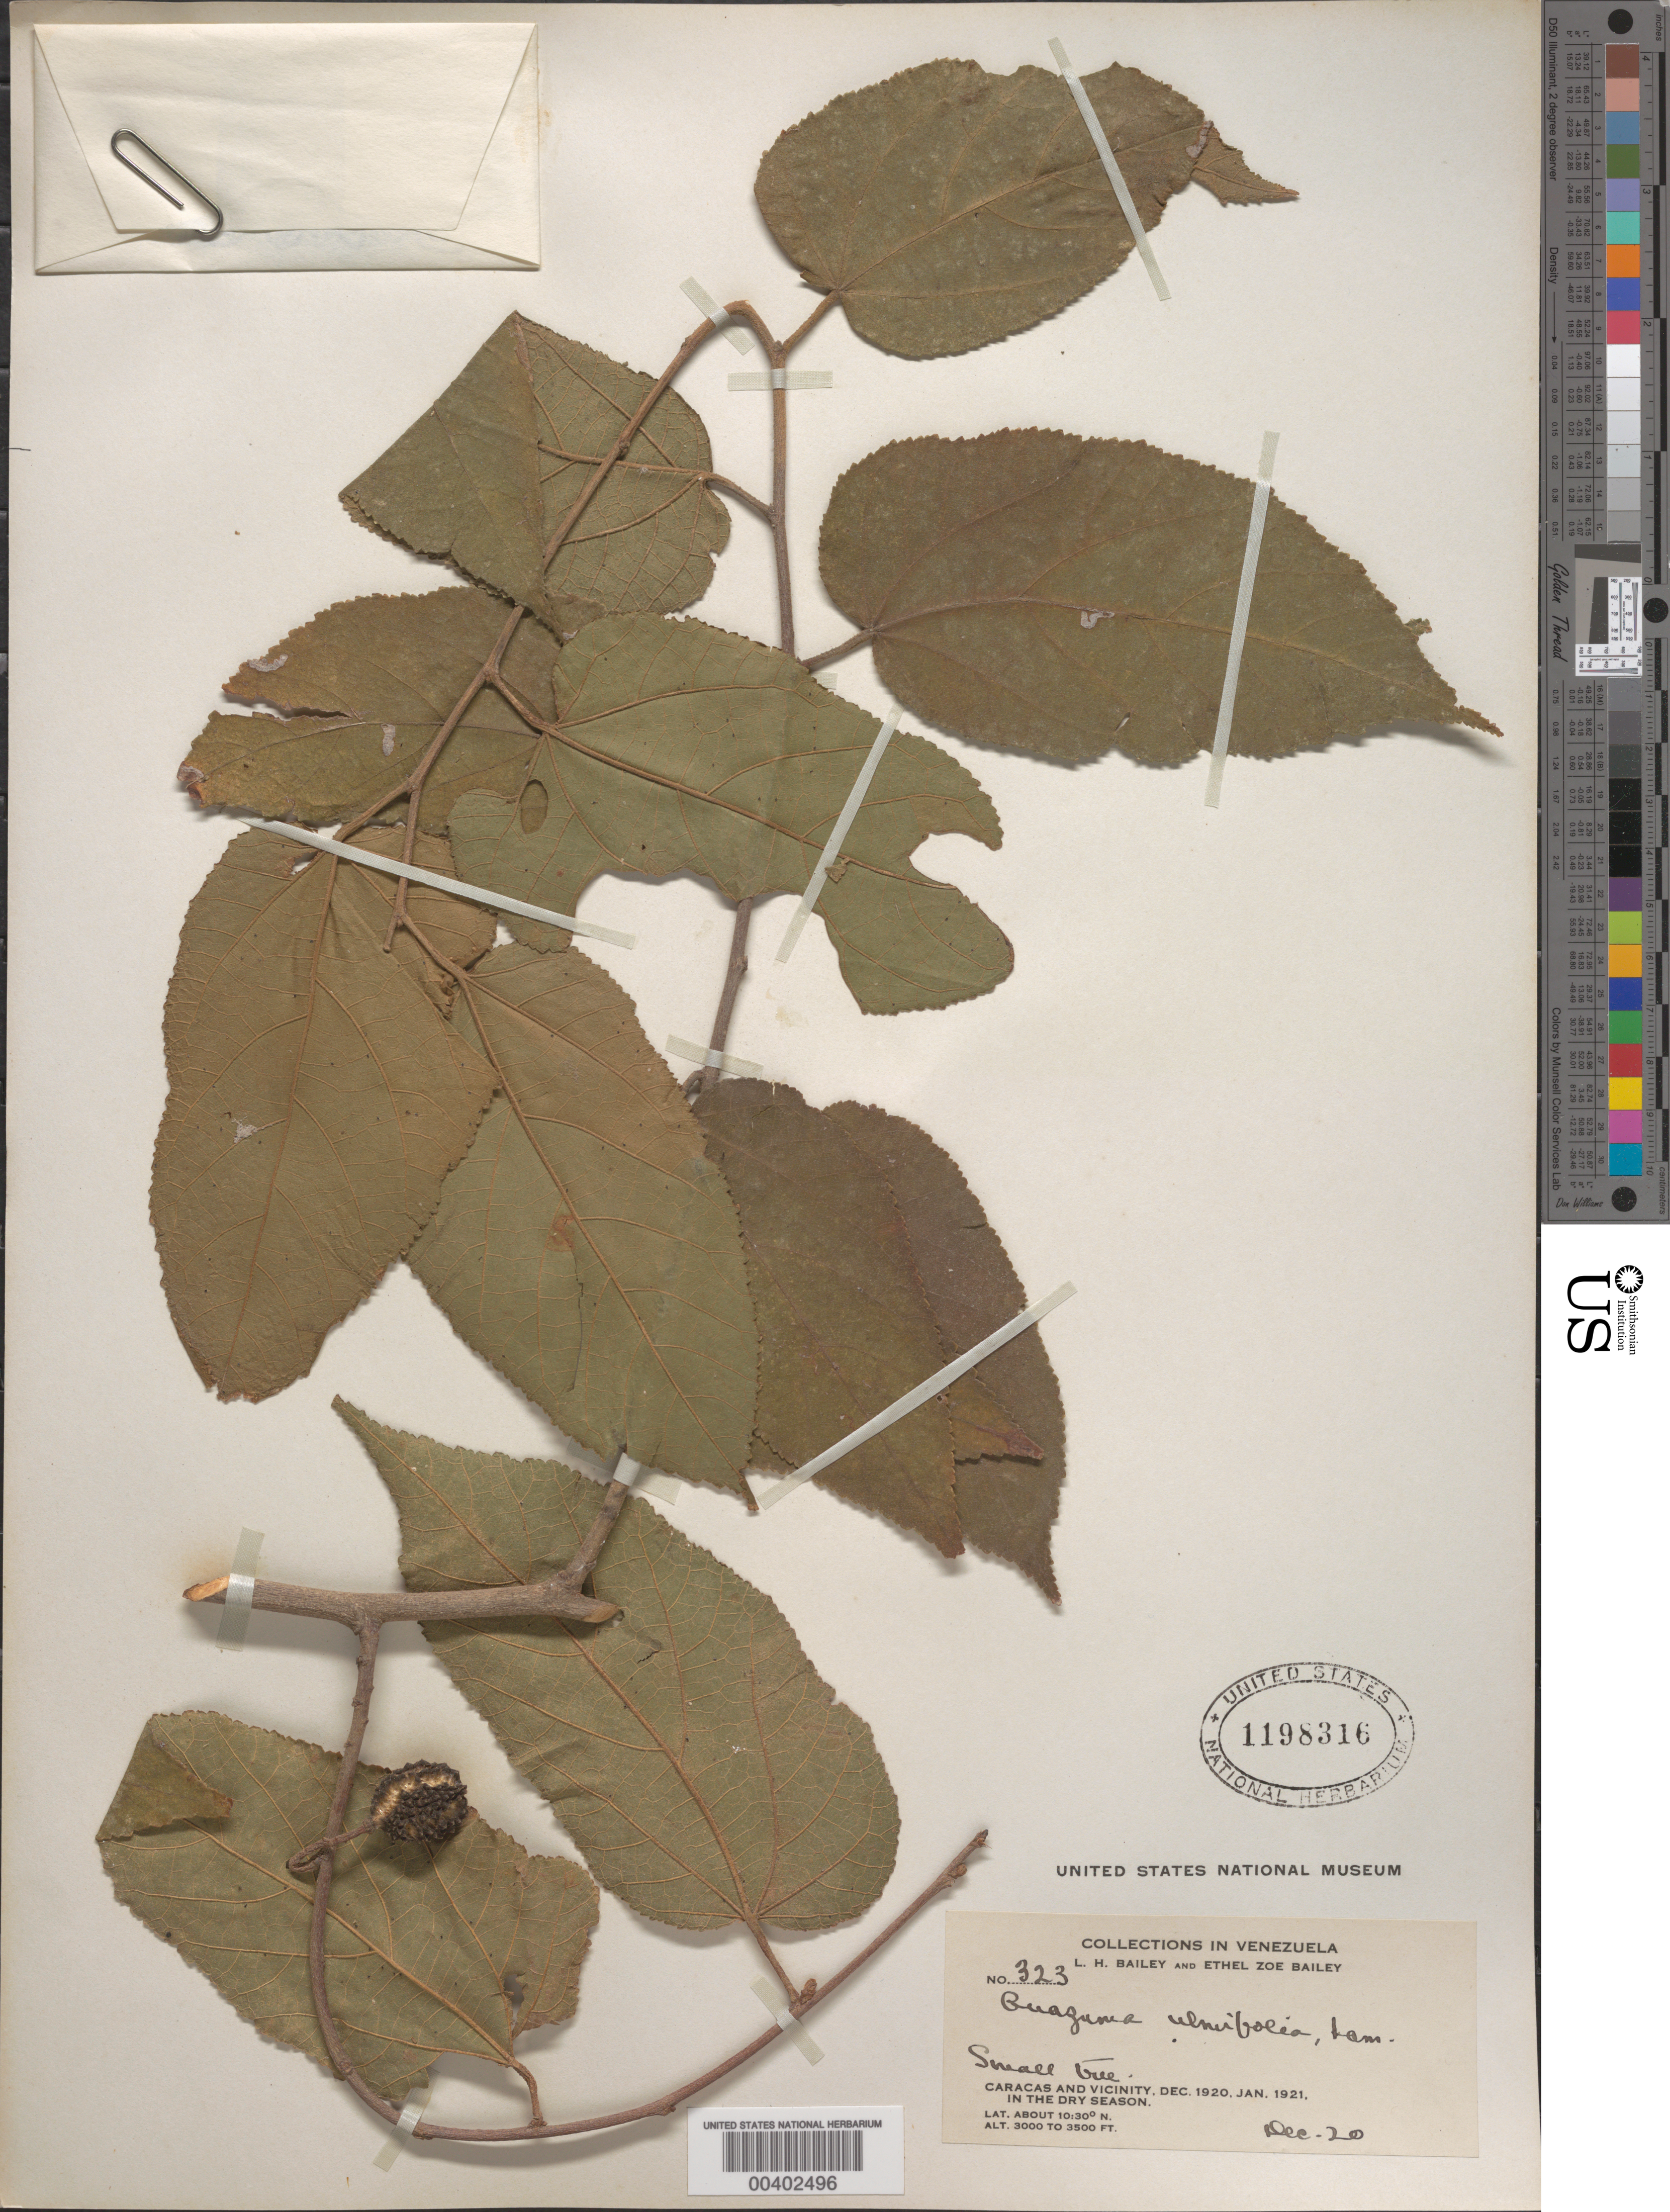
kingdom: Plantae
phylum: Tracheophyta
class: Magnoliopsida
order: Malvales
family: Malvaceae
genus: Guazuma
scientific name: Guazuma ulmifolia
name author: Lam.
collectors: L. H. Bailey & E. Z. Bailey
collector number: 323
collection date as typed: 20 Dec 1920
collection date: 1920-12-20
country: Venezuela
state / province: Distrito Federal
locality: Caracas and vicinity (lat/long recorded as: lat=10:30:0:N long=:::)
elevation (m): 914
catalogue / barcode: US 1198316